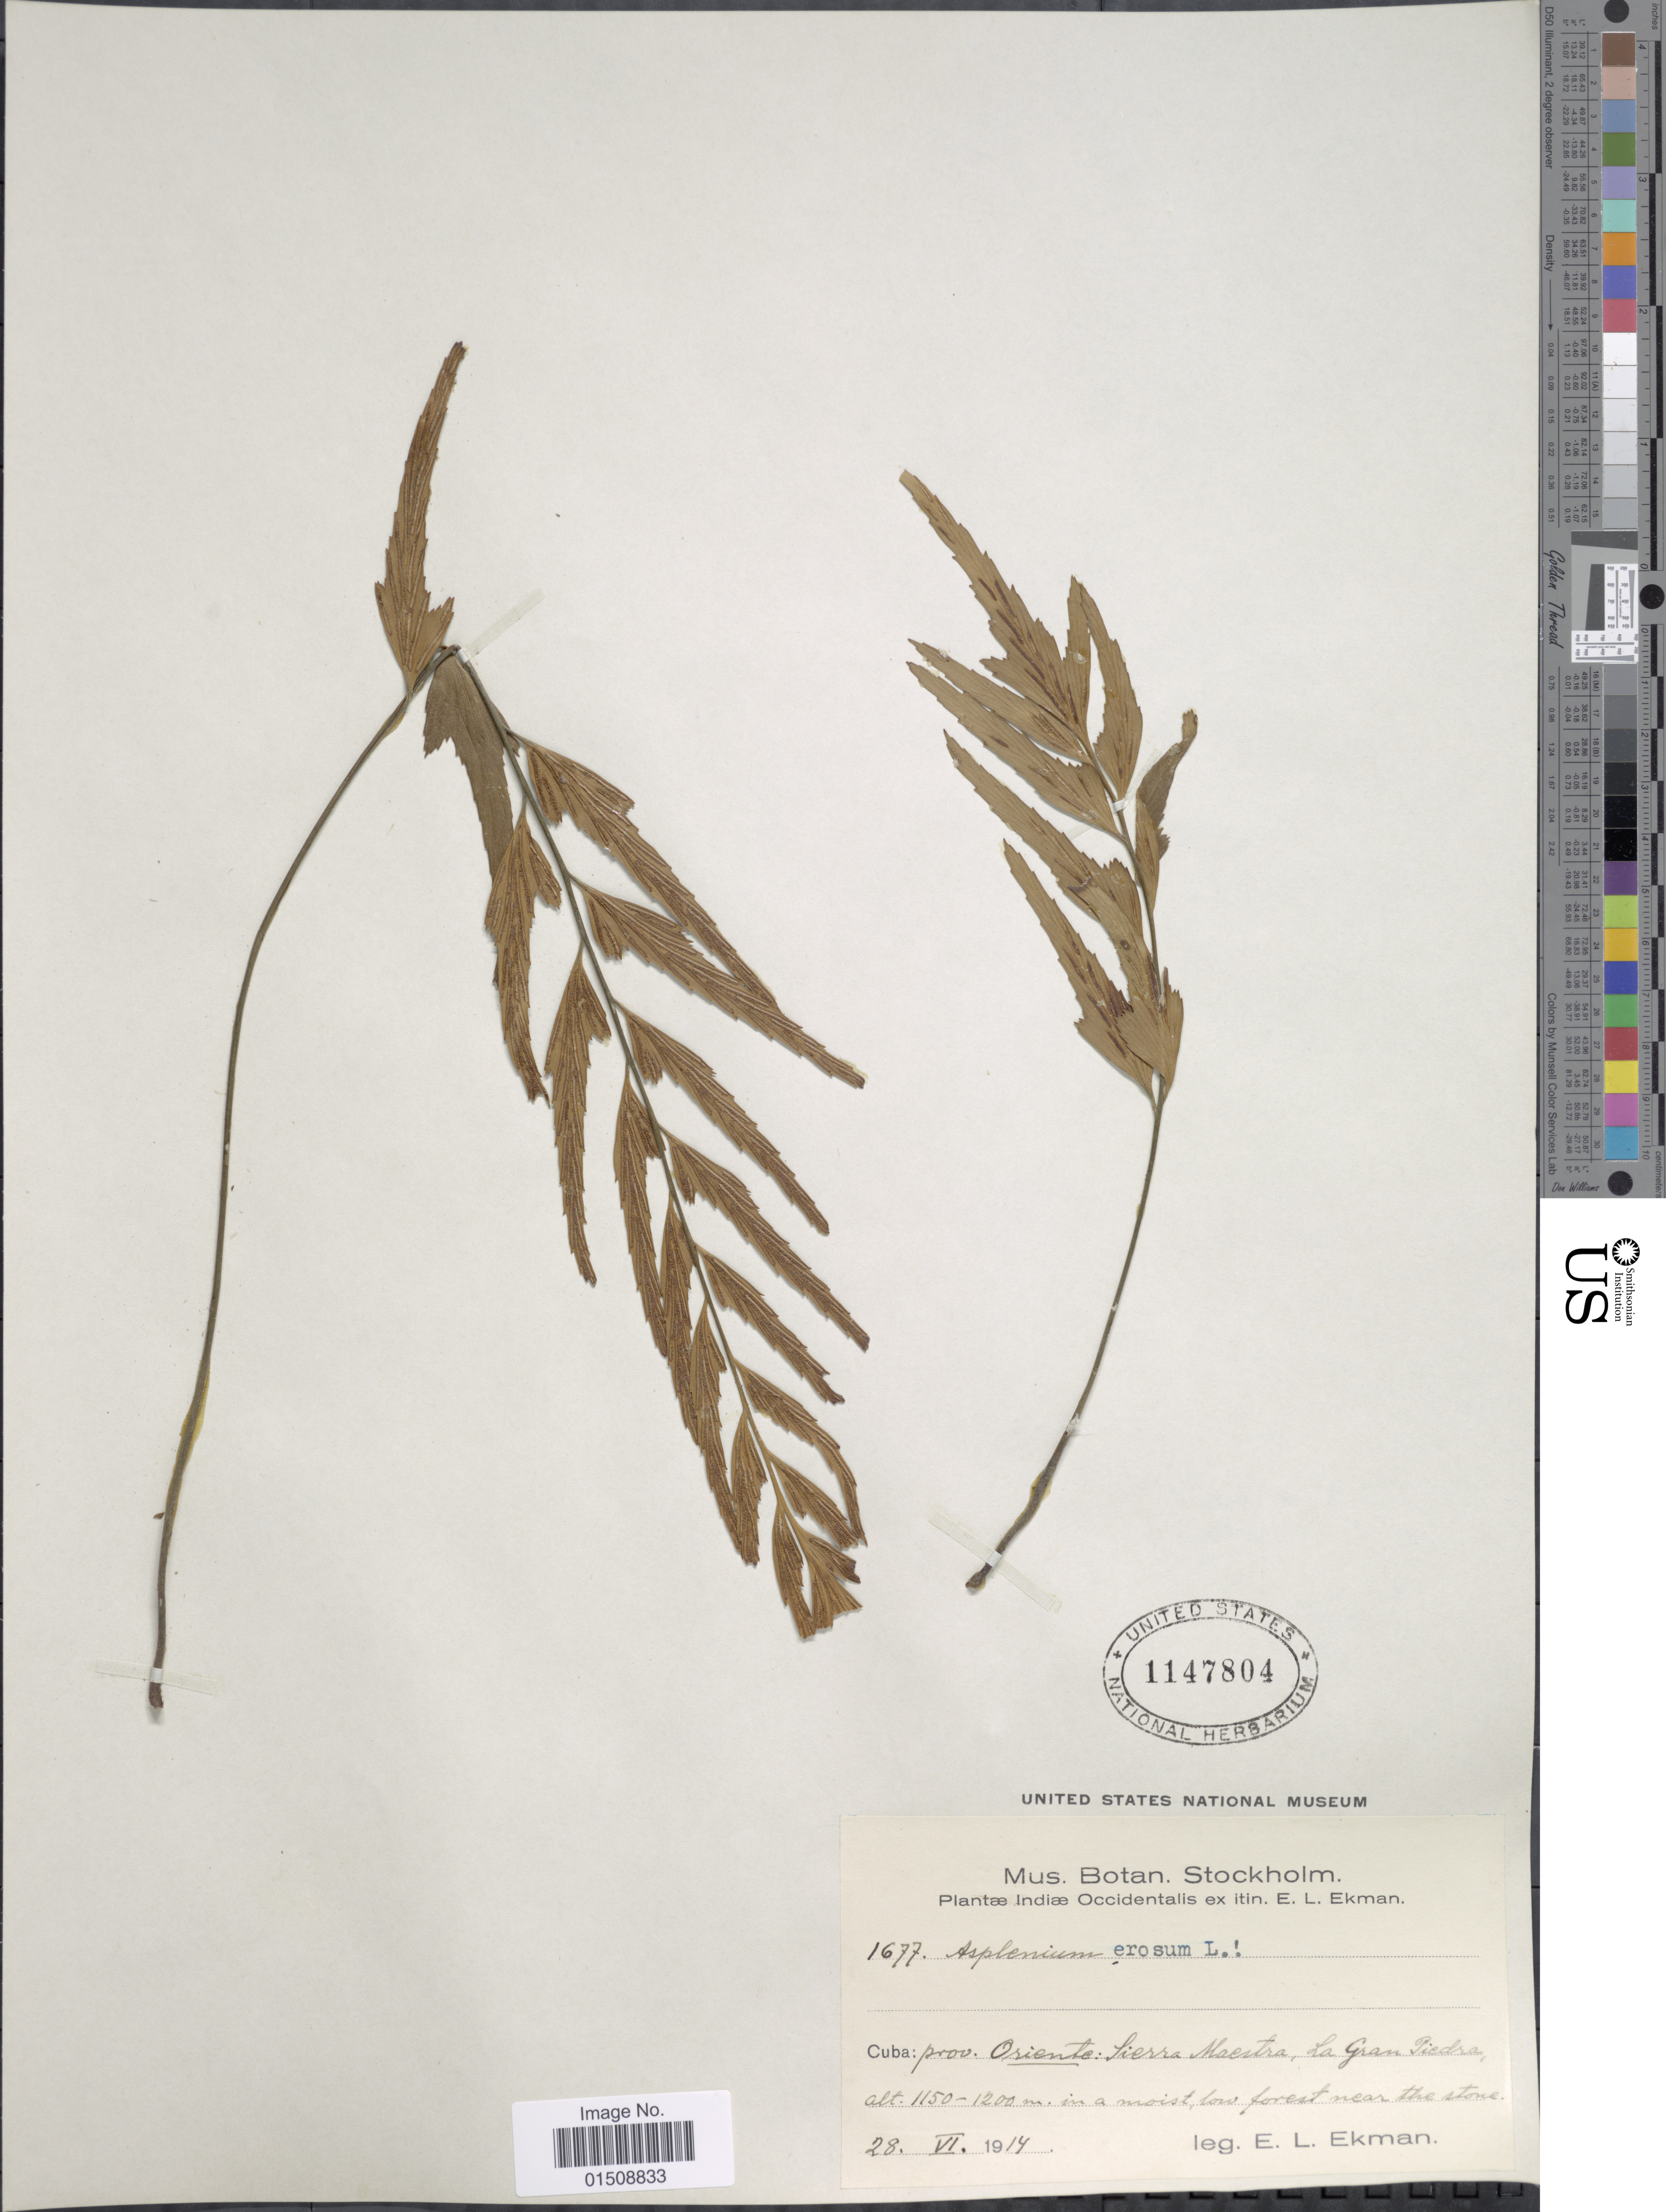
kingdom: Plantae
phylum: Tracheophyta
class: Polypodiopsida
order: Polypodiales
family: Aspleniaceae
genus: Asplenium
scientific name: Asplenium erosum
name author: L.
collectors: E. L. Ekman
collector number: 1677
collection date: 1914-06-28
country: Cuba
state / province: Oriente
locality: Cuba, Prov. Oriente; Sierra Maestra, La Gran Piedra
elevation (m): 1150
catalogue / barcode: US 1147804